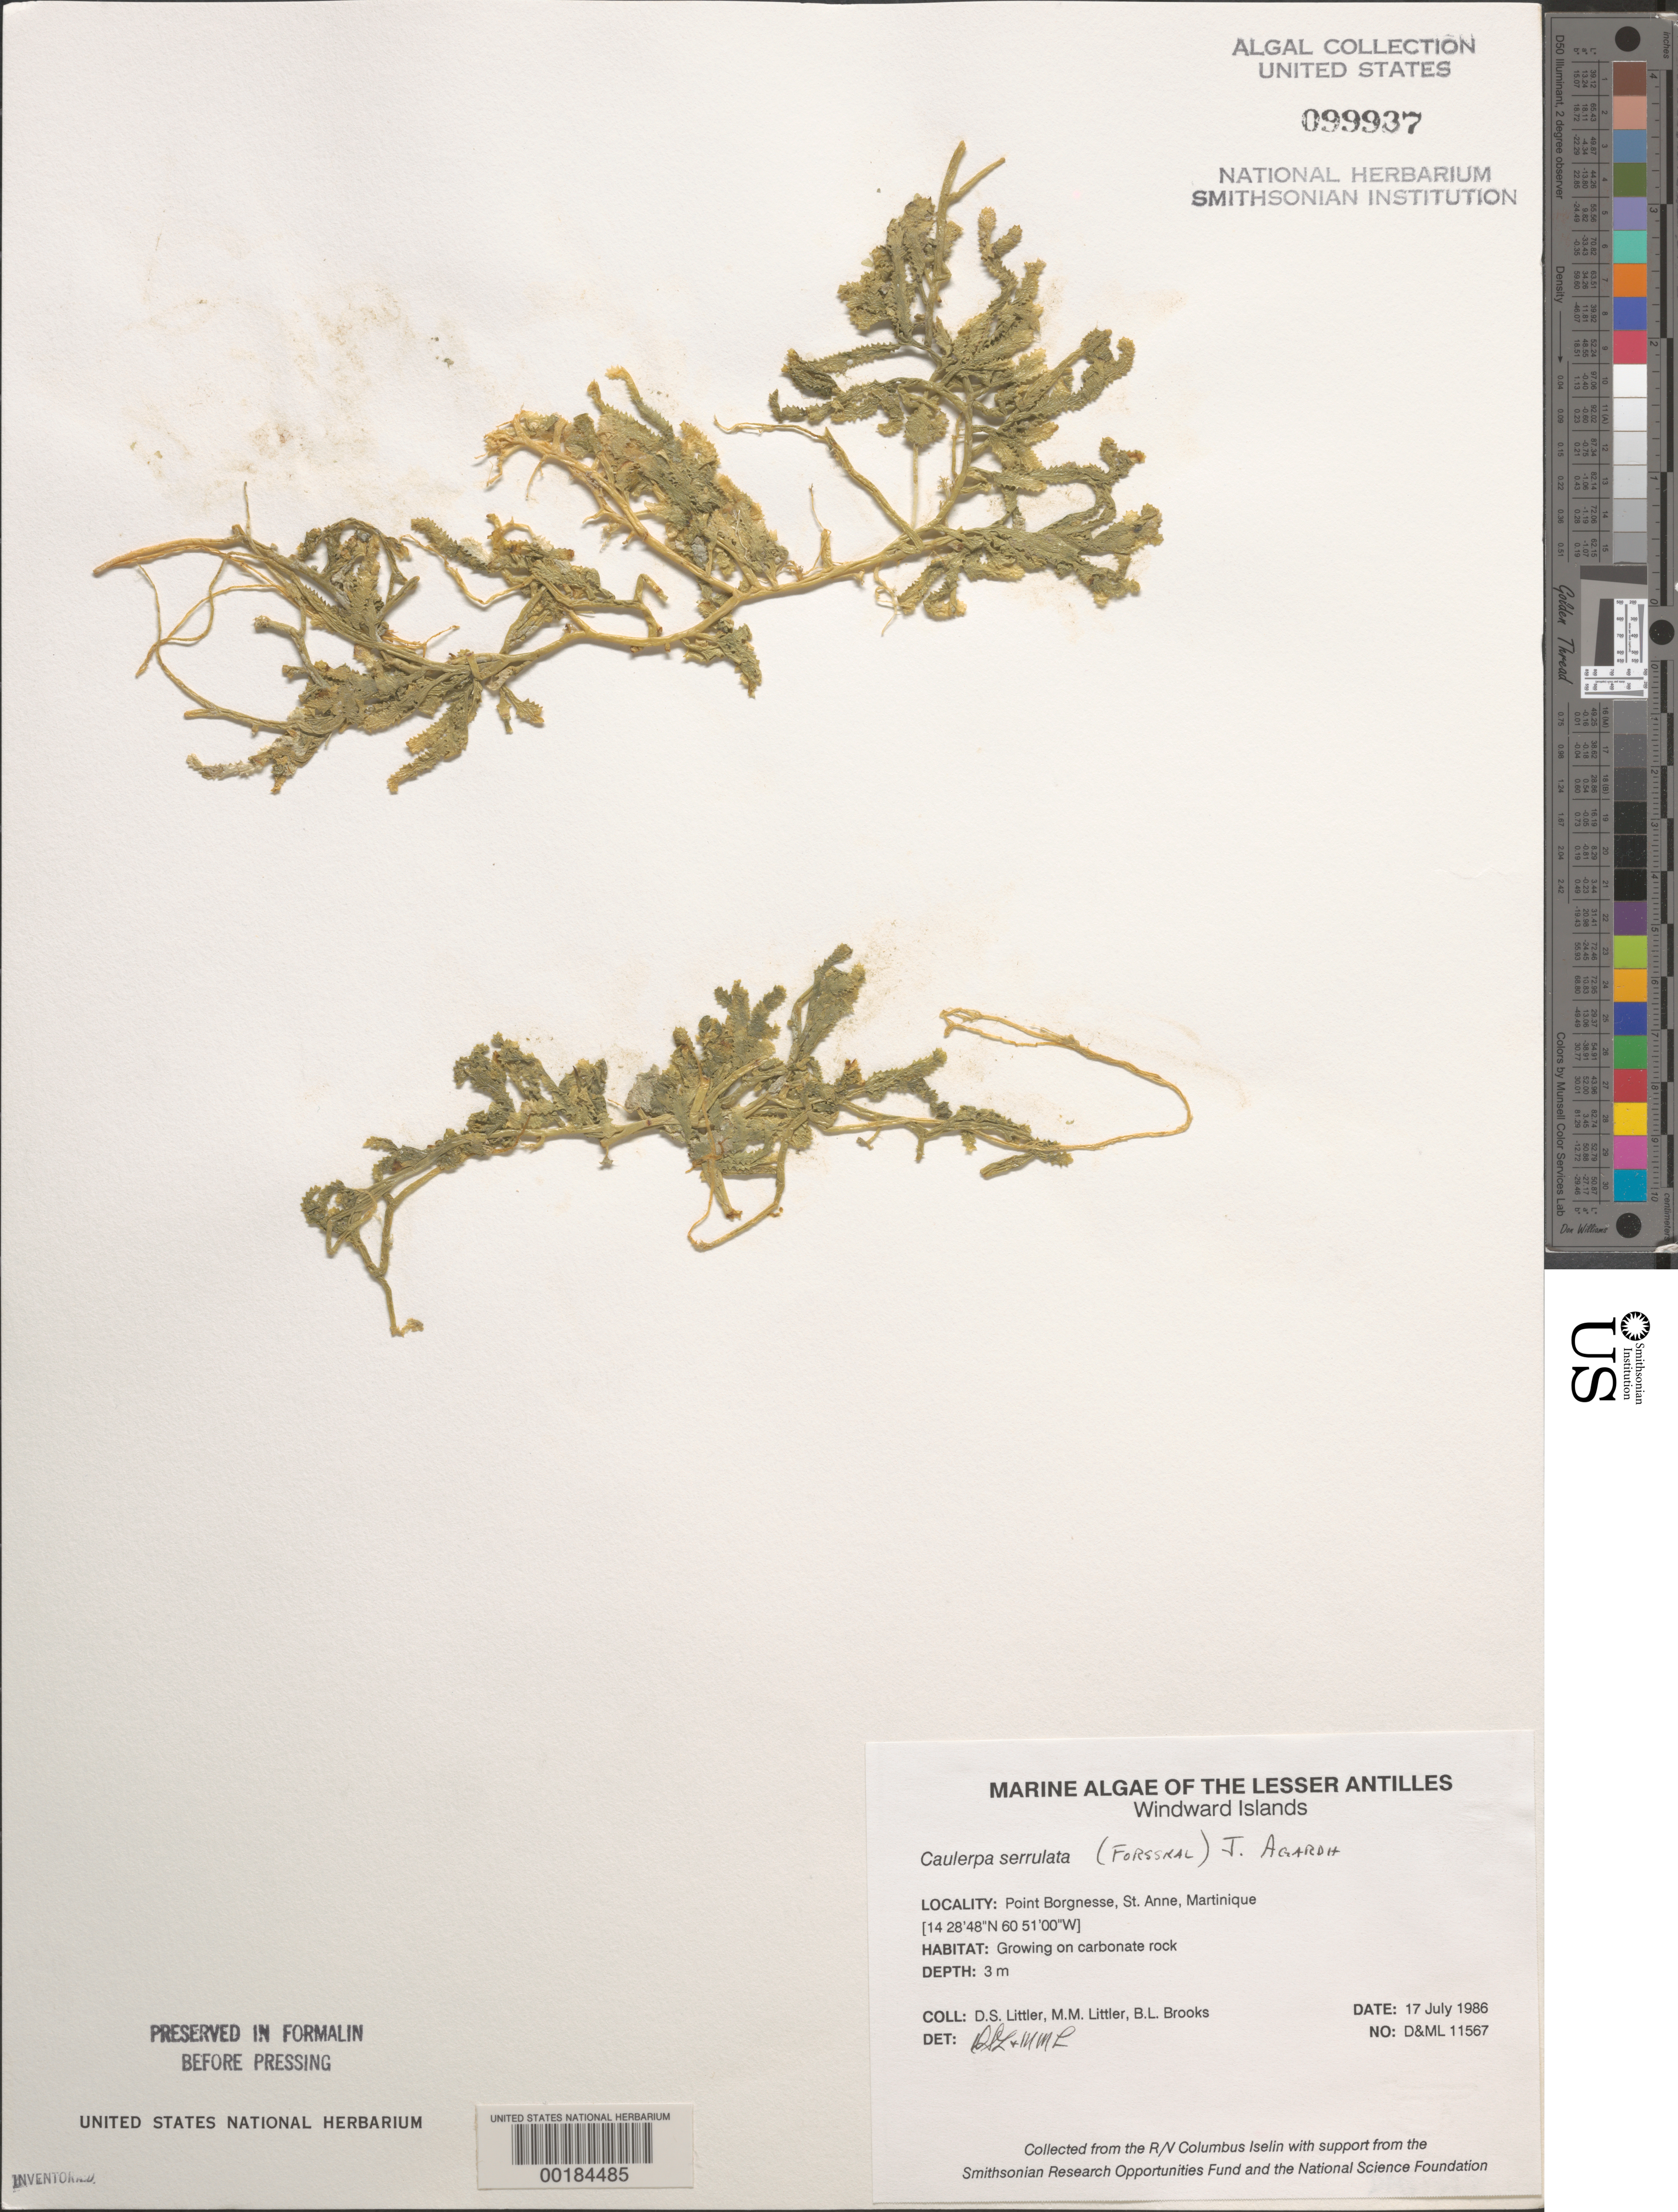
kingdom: Plantae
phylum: Chlorophyta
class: Ulvophyceae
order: Bryopsidales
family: Caulerpaceae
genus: Caulerpa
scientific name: Caulerpa serrulata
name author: (Forssk.) J. Agardh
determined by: Littler, D. S.; Littler, M. M.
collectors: D. S. Littler, M. M. Littler & B. Brooks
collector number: D&ML 11567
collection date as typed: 17 Jul 1986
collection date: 1986-07-17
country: Martinique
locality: Pointe Borgnesse, St. Anne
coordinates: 14 28' 48" N, 60 51' 00" W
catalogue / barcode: US 99937